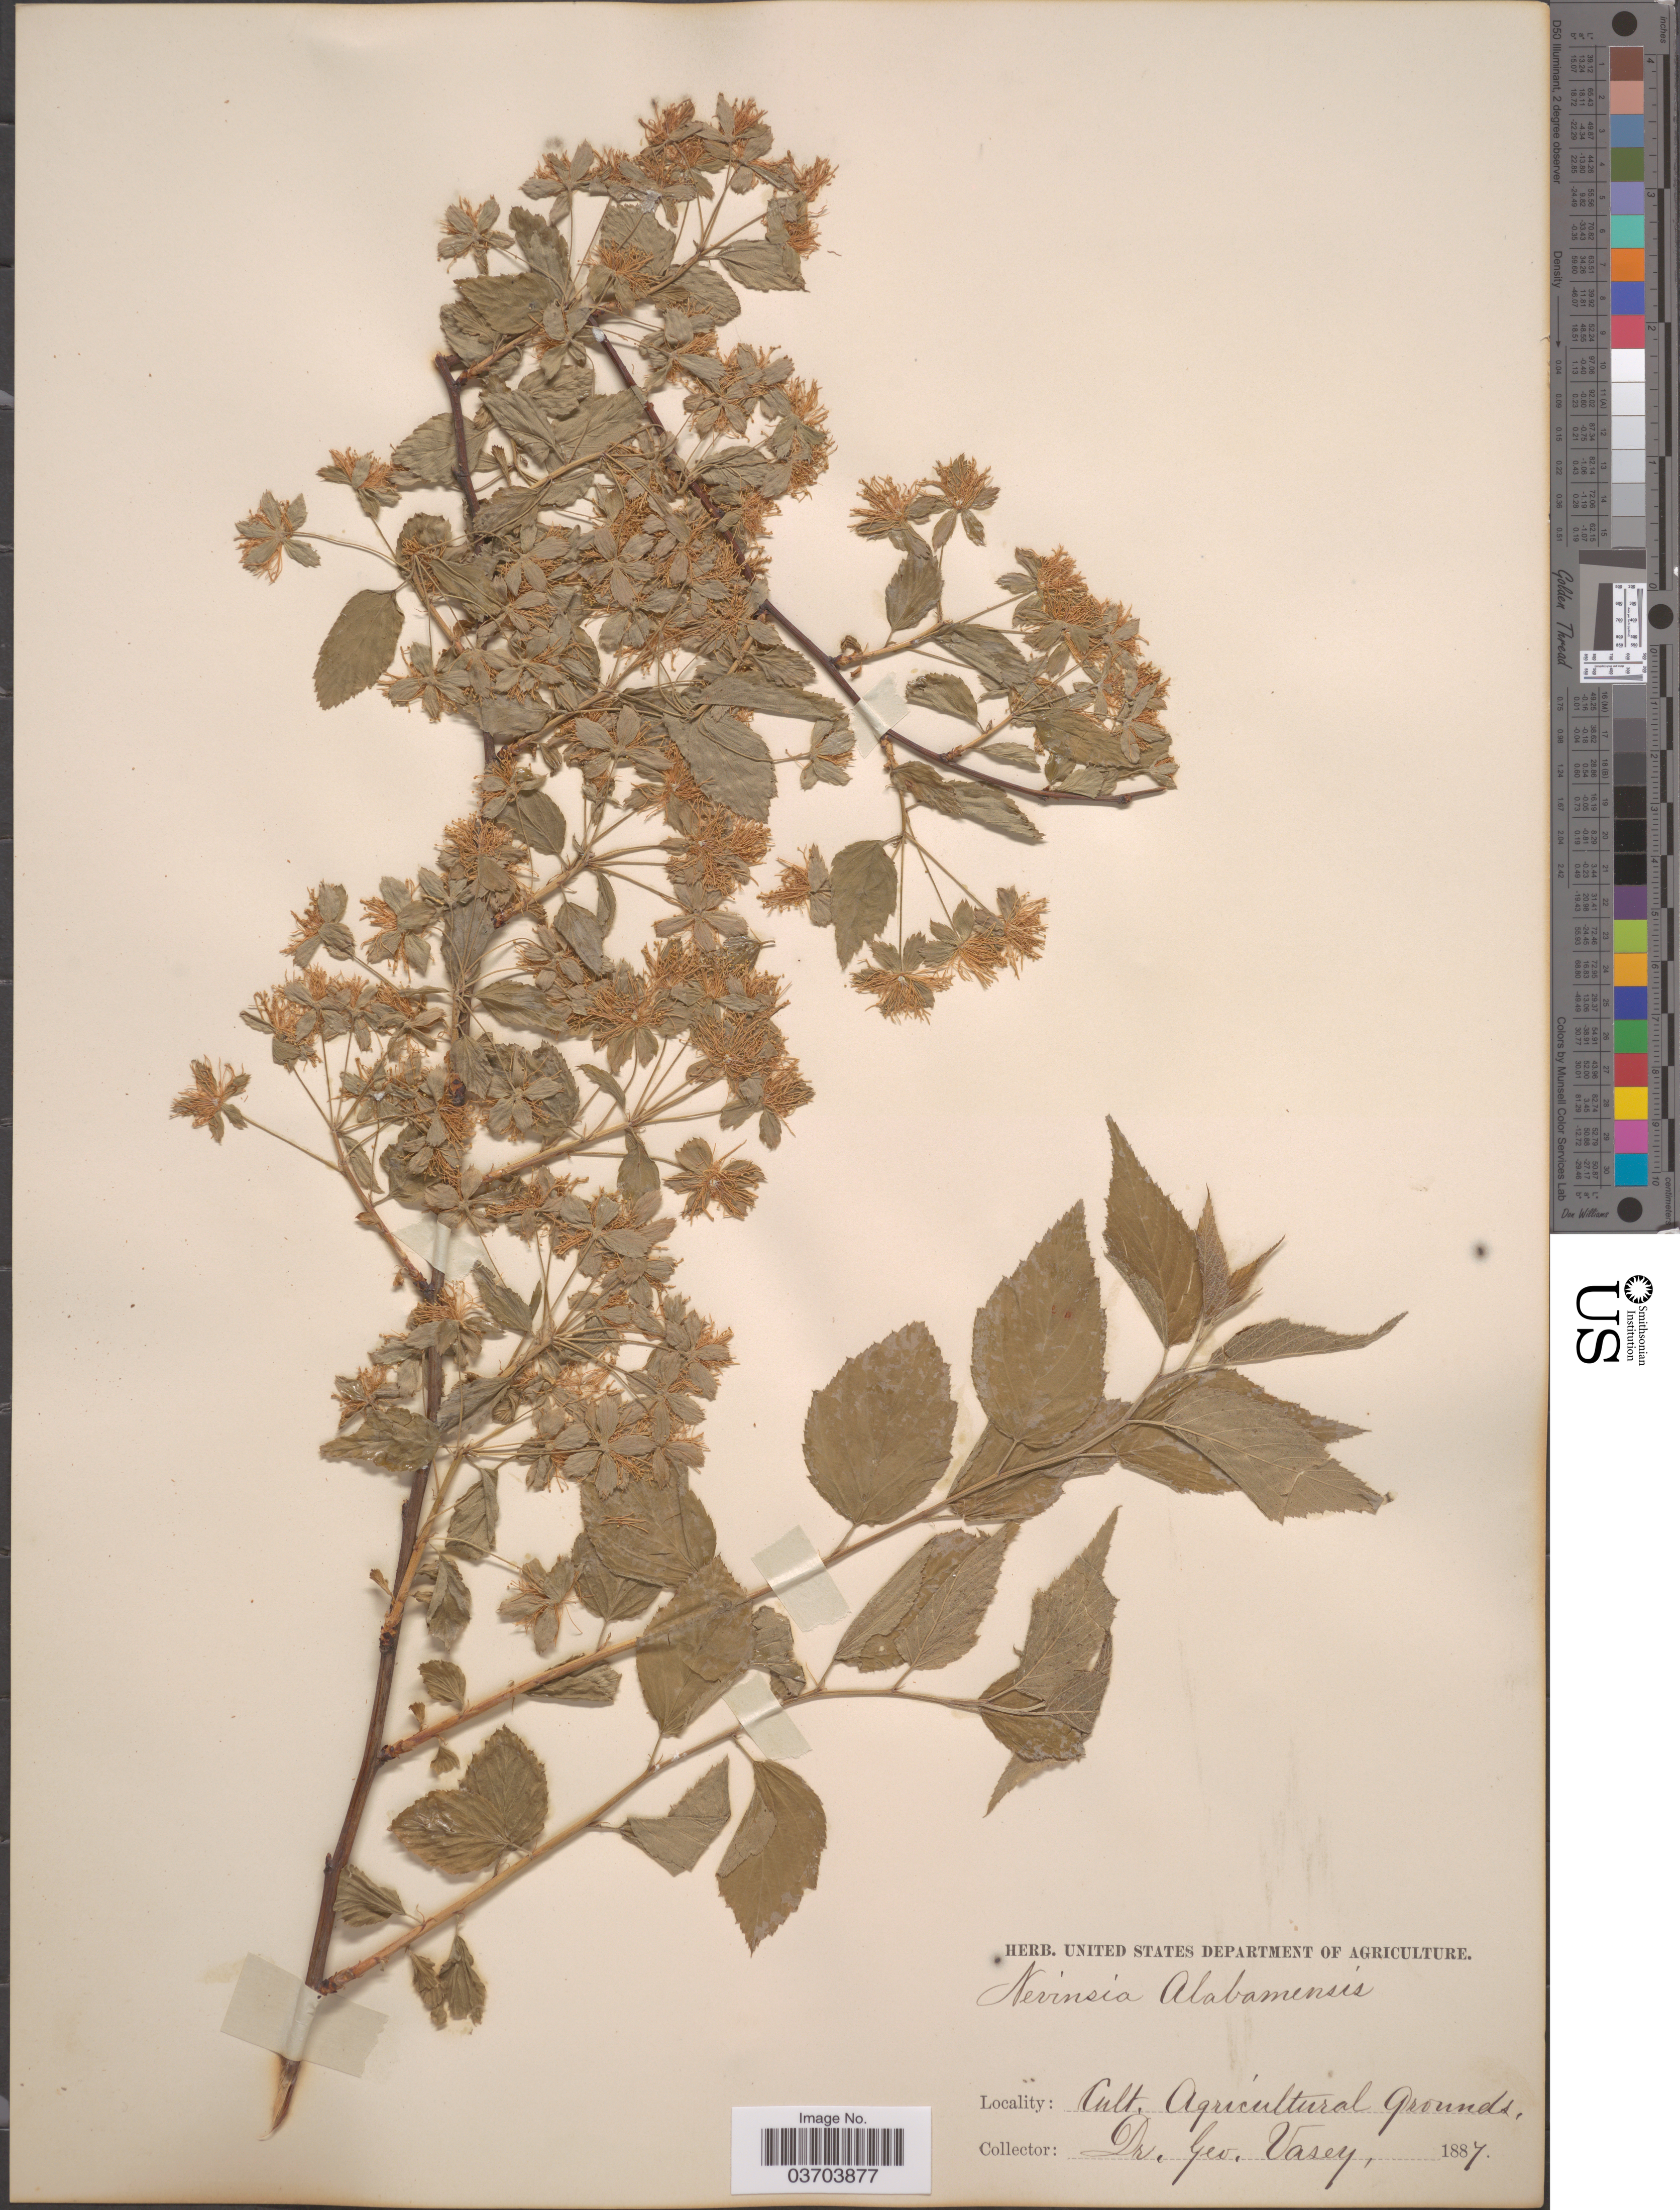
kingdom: Plantae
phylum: Tracheophyta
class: Magnoliopsida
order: Rosales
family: Rosaceae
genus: Neviusia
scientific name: Neviusia alabamensis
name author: A. Gray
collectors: G. R. Vasey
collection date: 1887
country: United States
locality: Agricultural Grounds.